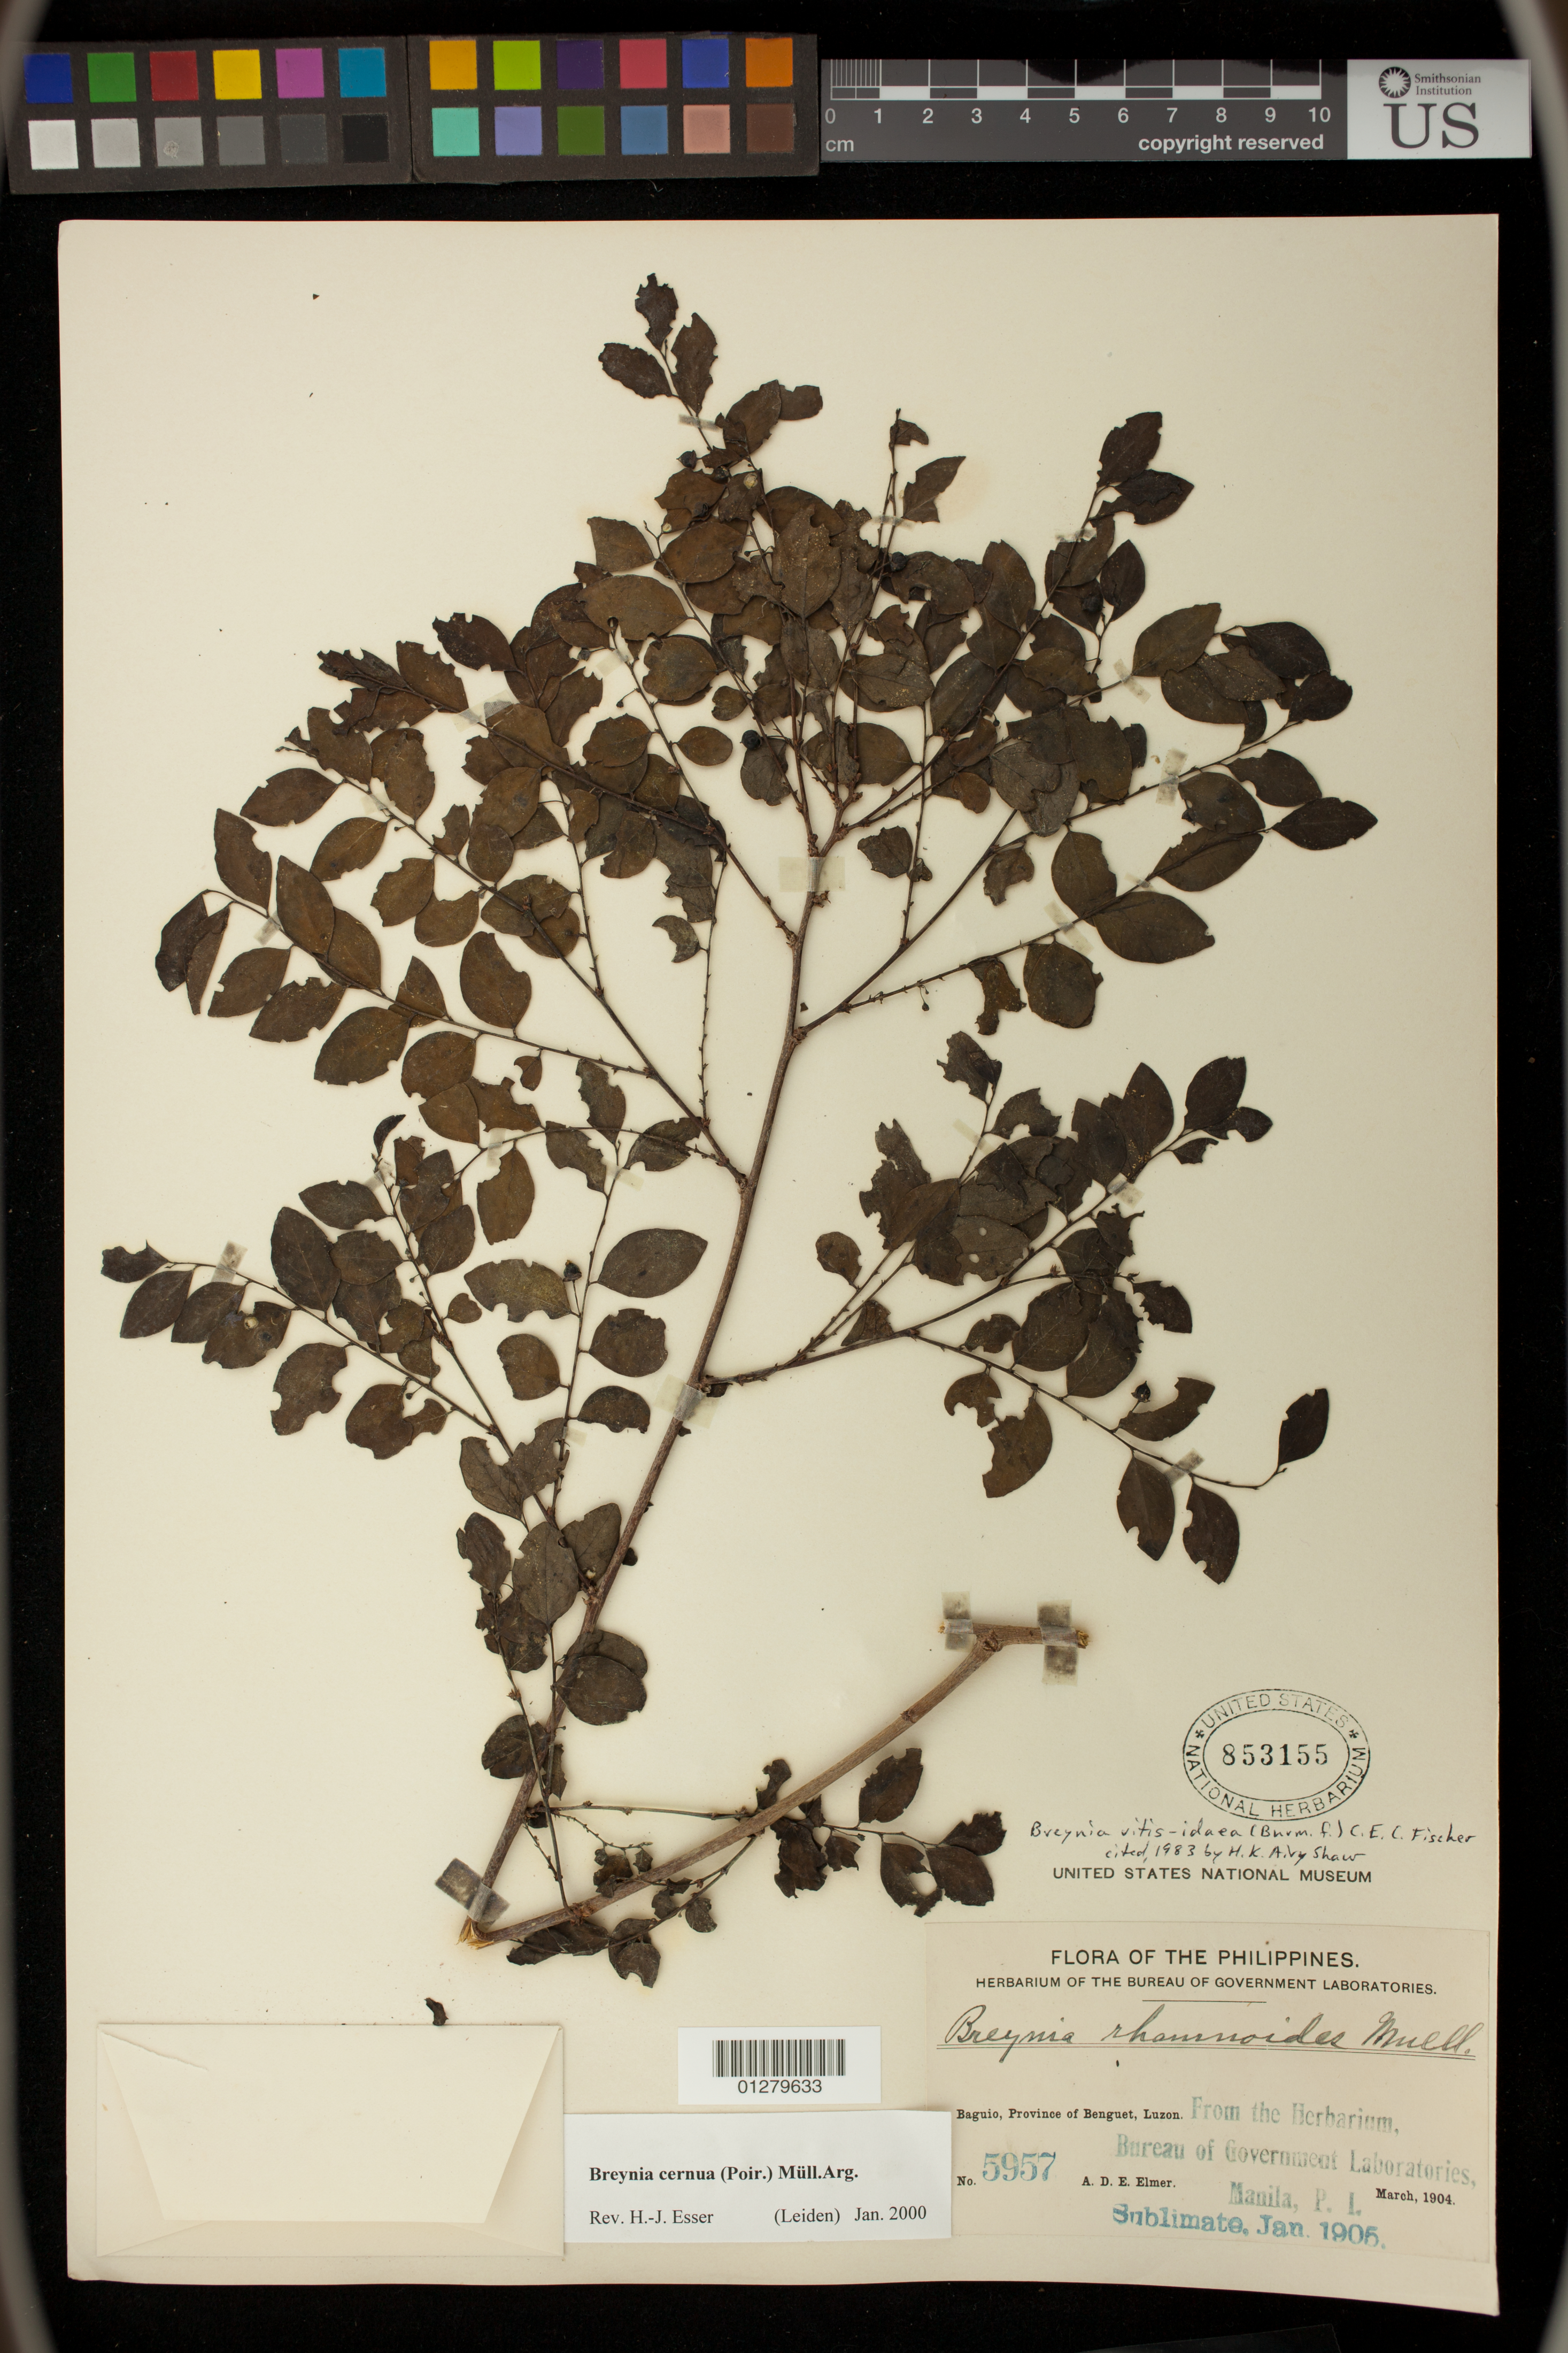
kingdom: Plantae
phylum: Tracheophyta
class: Magnoliopsida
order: Malpighiales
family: Phyllanthaceae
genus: Breynia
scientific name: Breynia cernua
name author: (Poir.) Müll. Arg.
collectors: A. D. E. Elmer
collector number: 5957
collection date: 1904-03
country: Philippines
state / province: Cordillera (Administrative Region)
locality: Baguio, Province of Benguet, Luzon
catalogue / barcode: US 853155